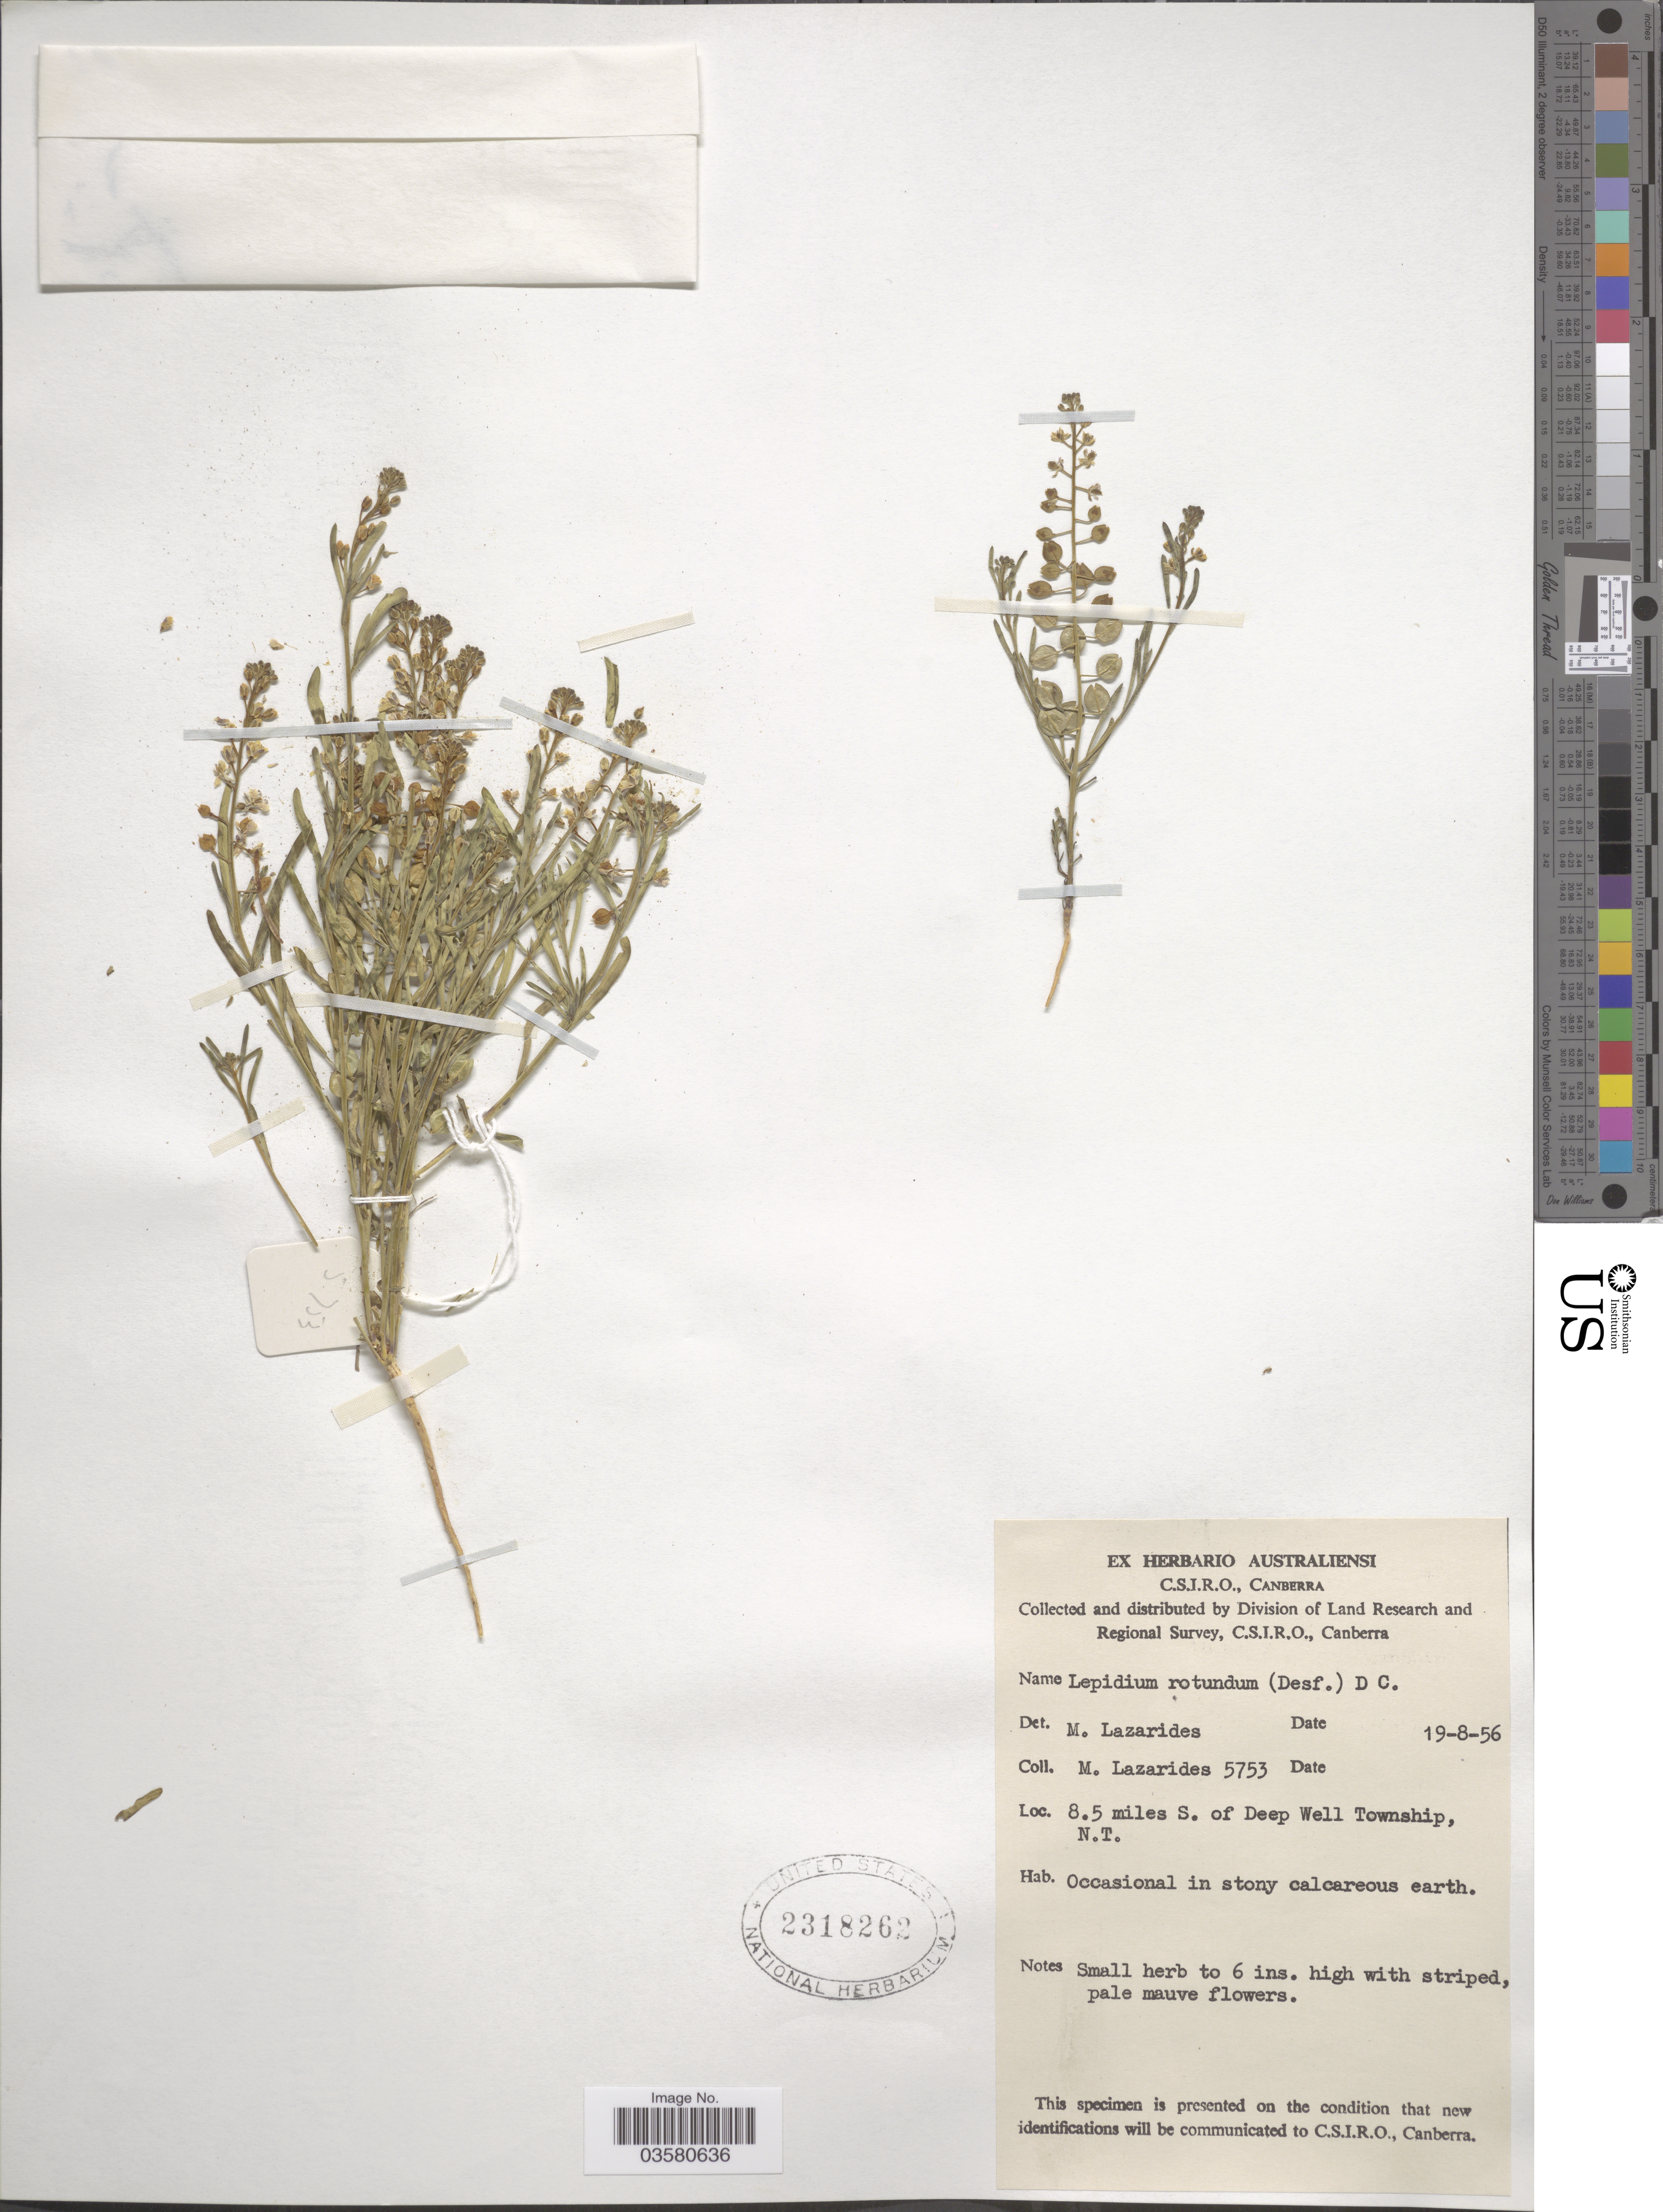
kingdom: Plantae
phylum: Tracheophyta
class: Magnoliopsida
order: Brassicales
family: Brassicaceae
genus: Lepidium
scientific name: Lepidium phlebopetatum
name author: (F. Muell.) F. Muell.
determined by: Al-Shehbaz, I. A., (MO), Missouri Botanical Garden (UNITED STATES)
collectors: M. Lazarides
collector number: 5753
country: Australia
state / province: Northern Territory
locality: C.S.I.R.O., Canberra. 8.5 miles S. of Deep Well Township.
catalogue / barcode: US 2318262